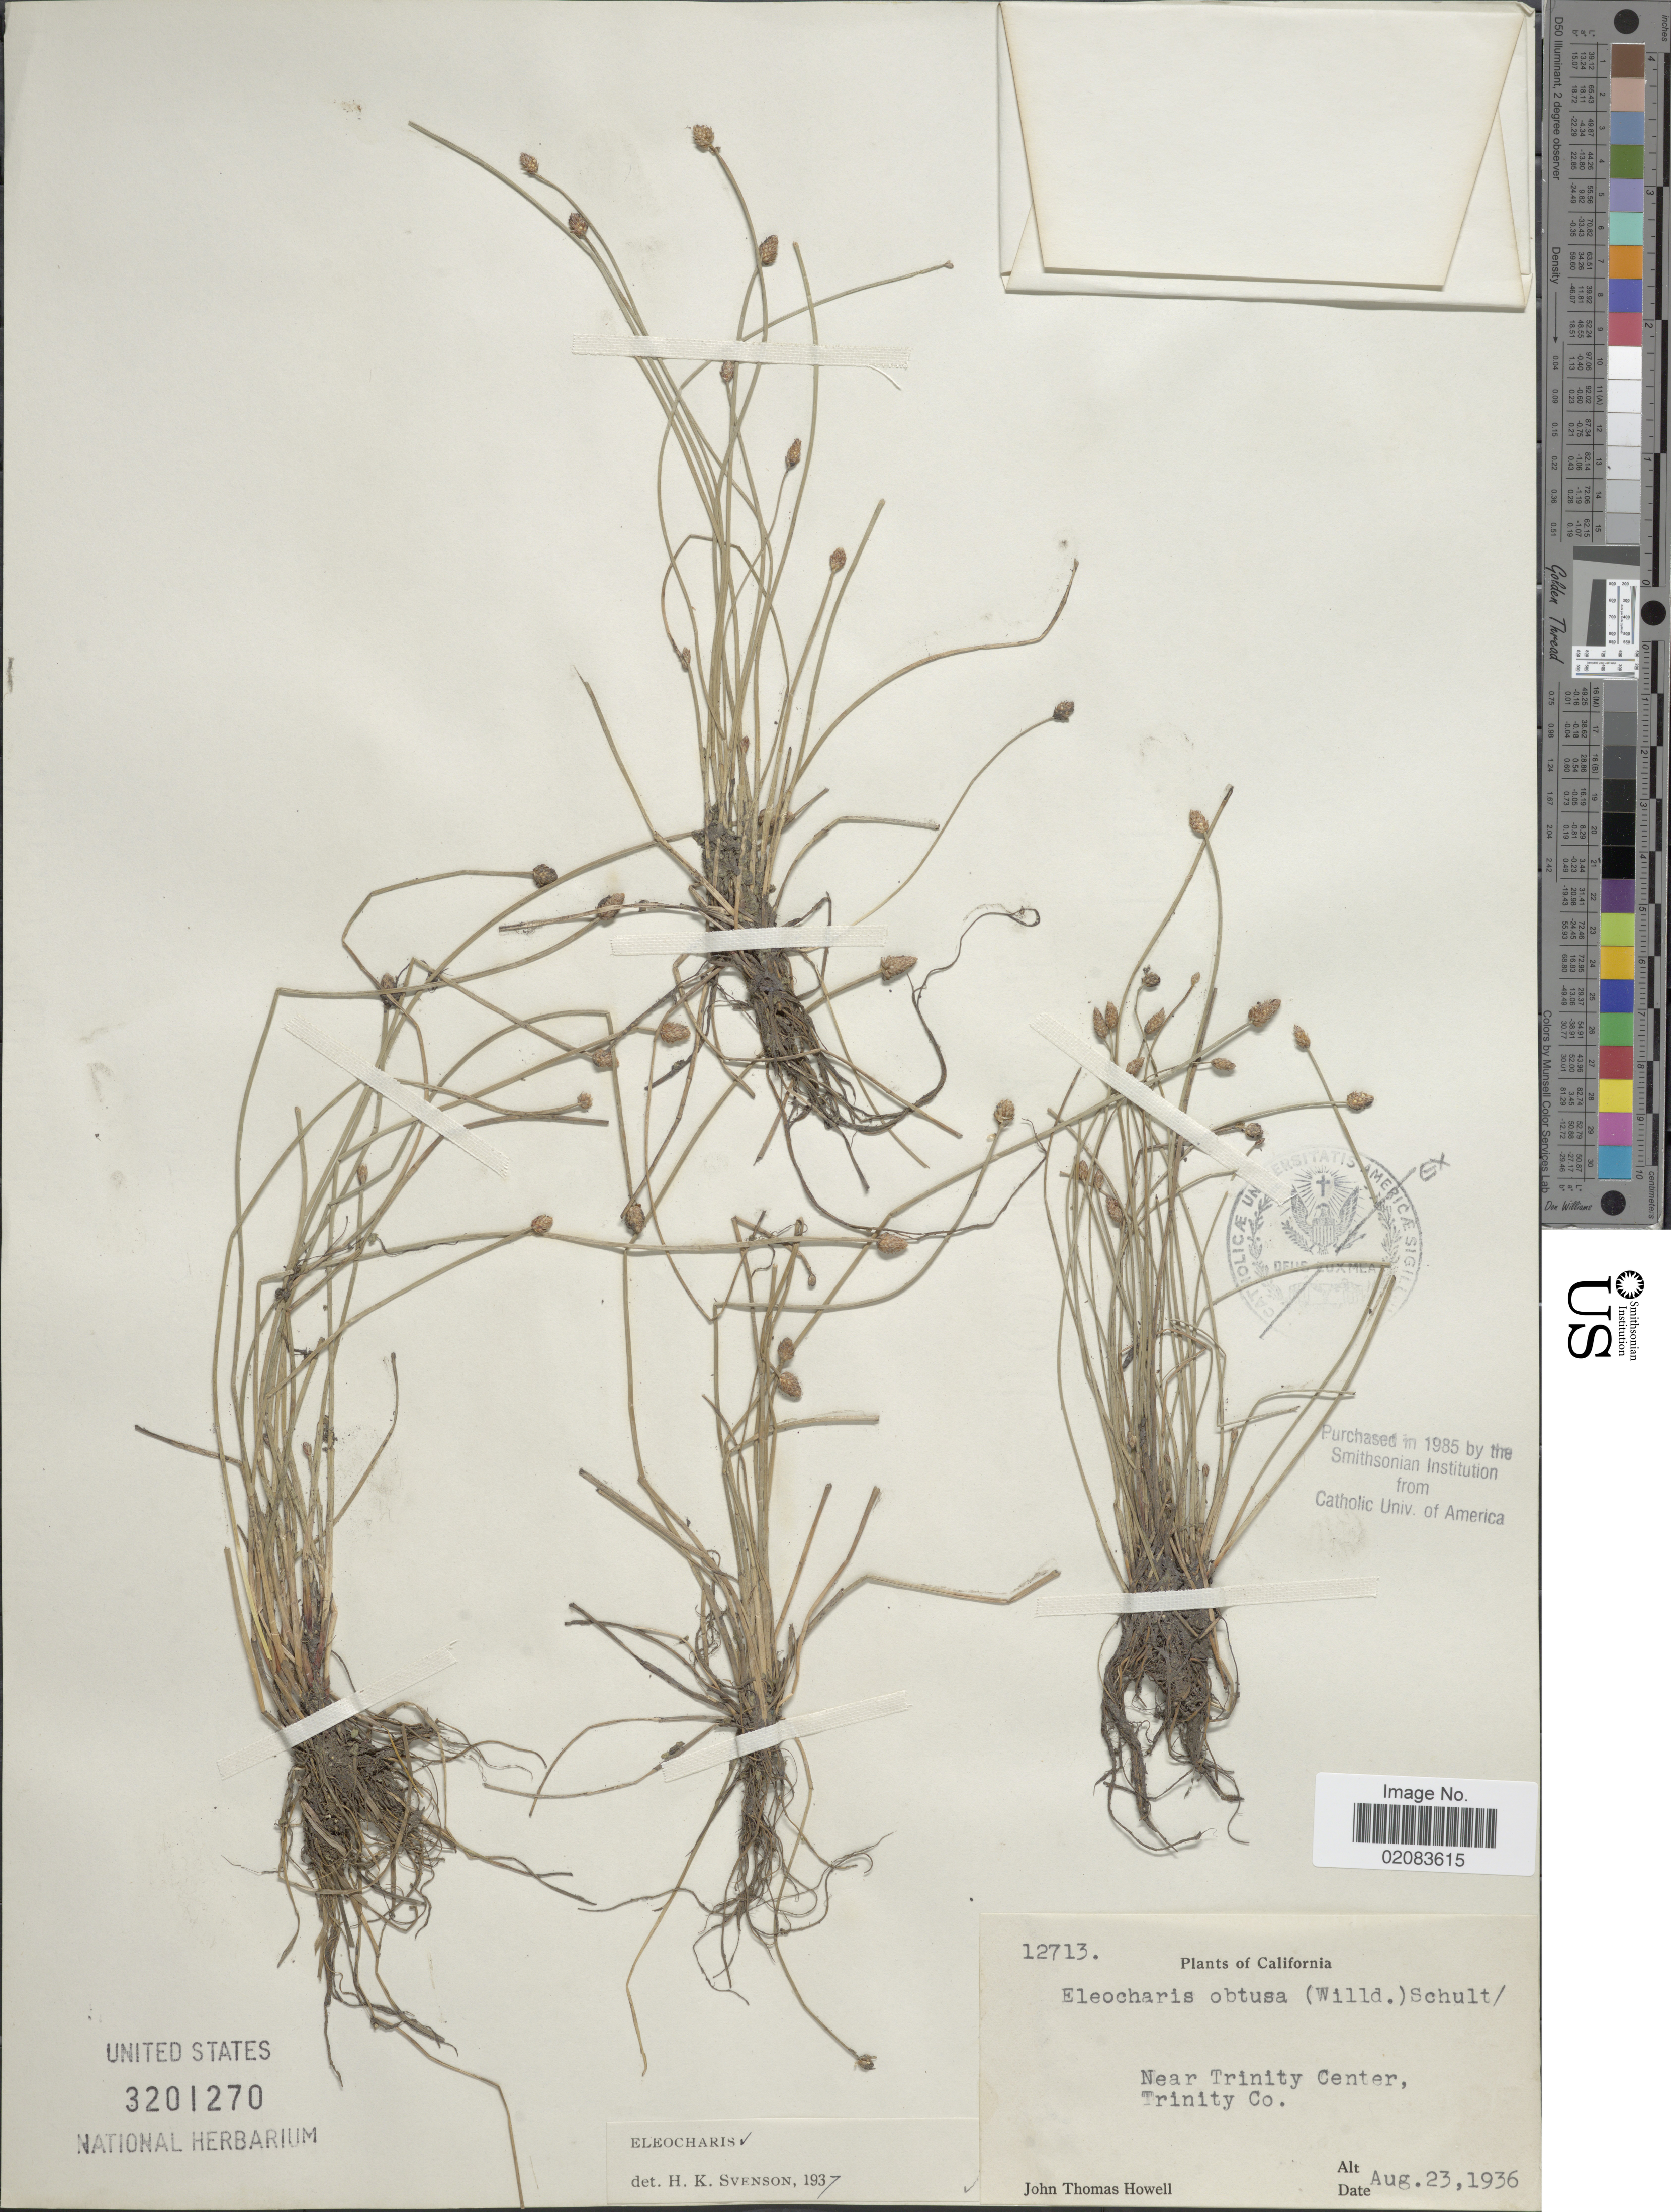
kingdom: Plantae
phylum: Tracheophyta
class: Liliopsida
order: Poales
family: Cyperaceae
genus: Eleocharis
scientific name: Eleocharis obtusa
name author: (Willd.) Schult.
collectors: J. T. Howell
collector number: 12713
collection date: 1936-08-23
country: United States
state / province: California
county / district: Trinity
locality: Near Trinity Center, Trinity Co.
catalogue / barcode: US 3201270